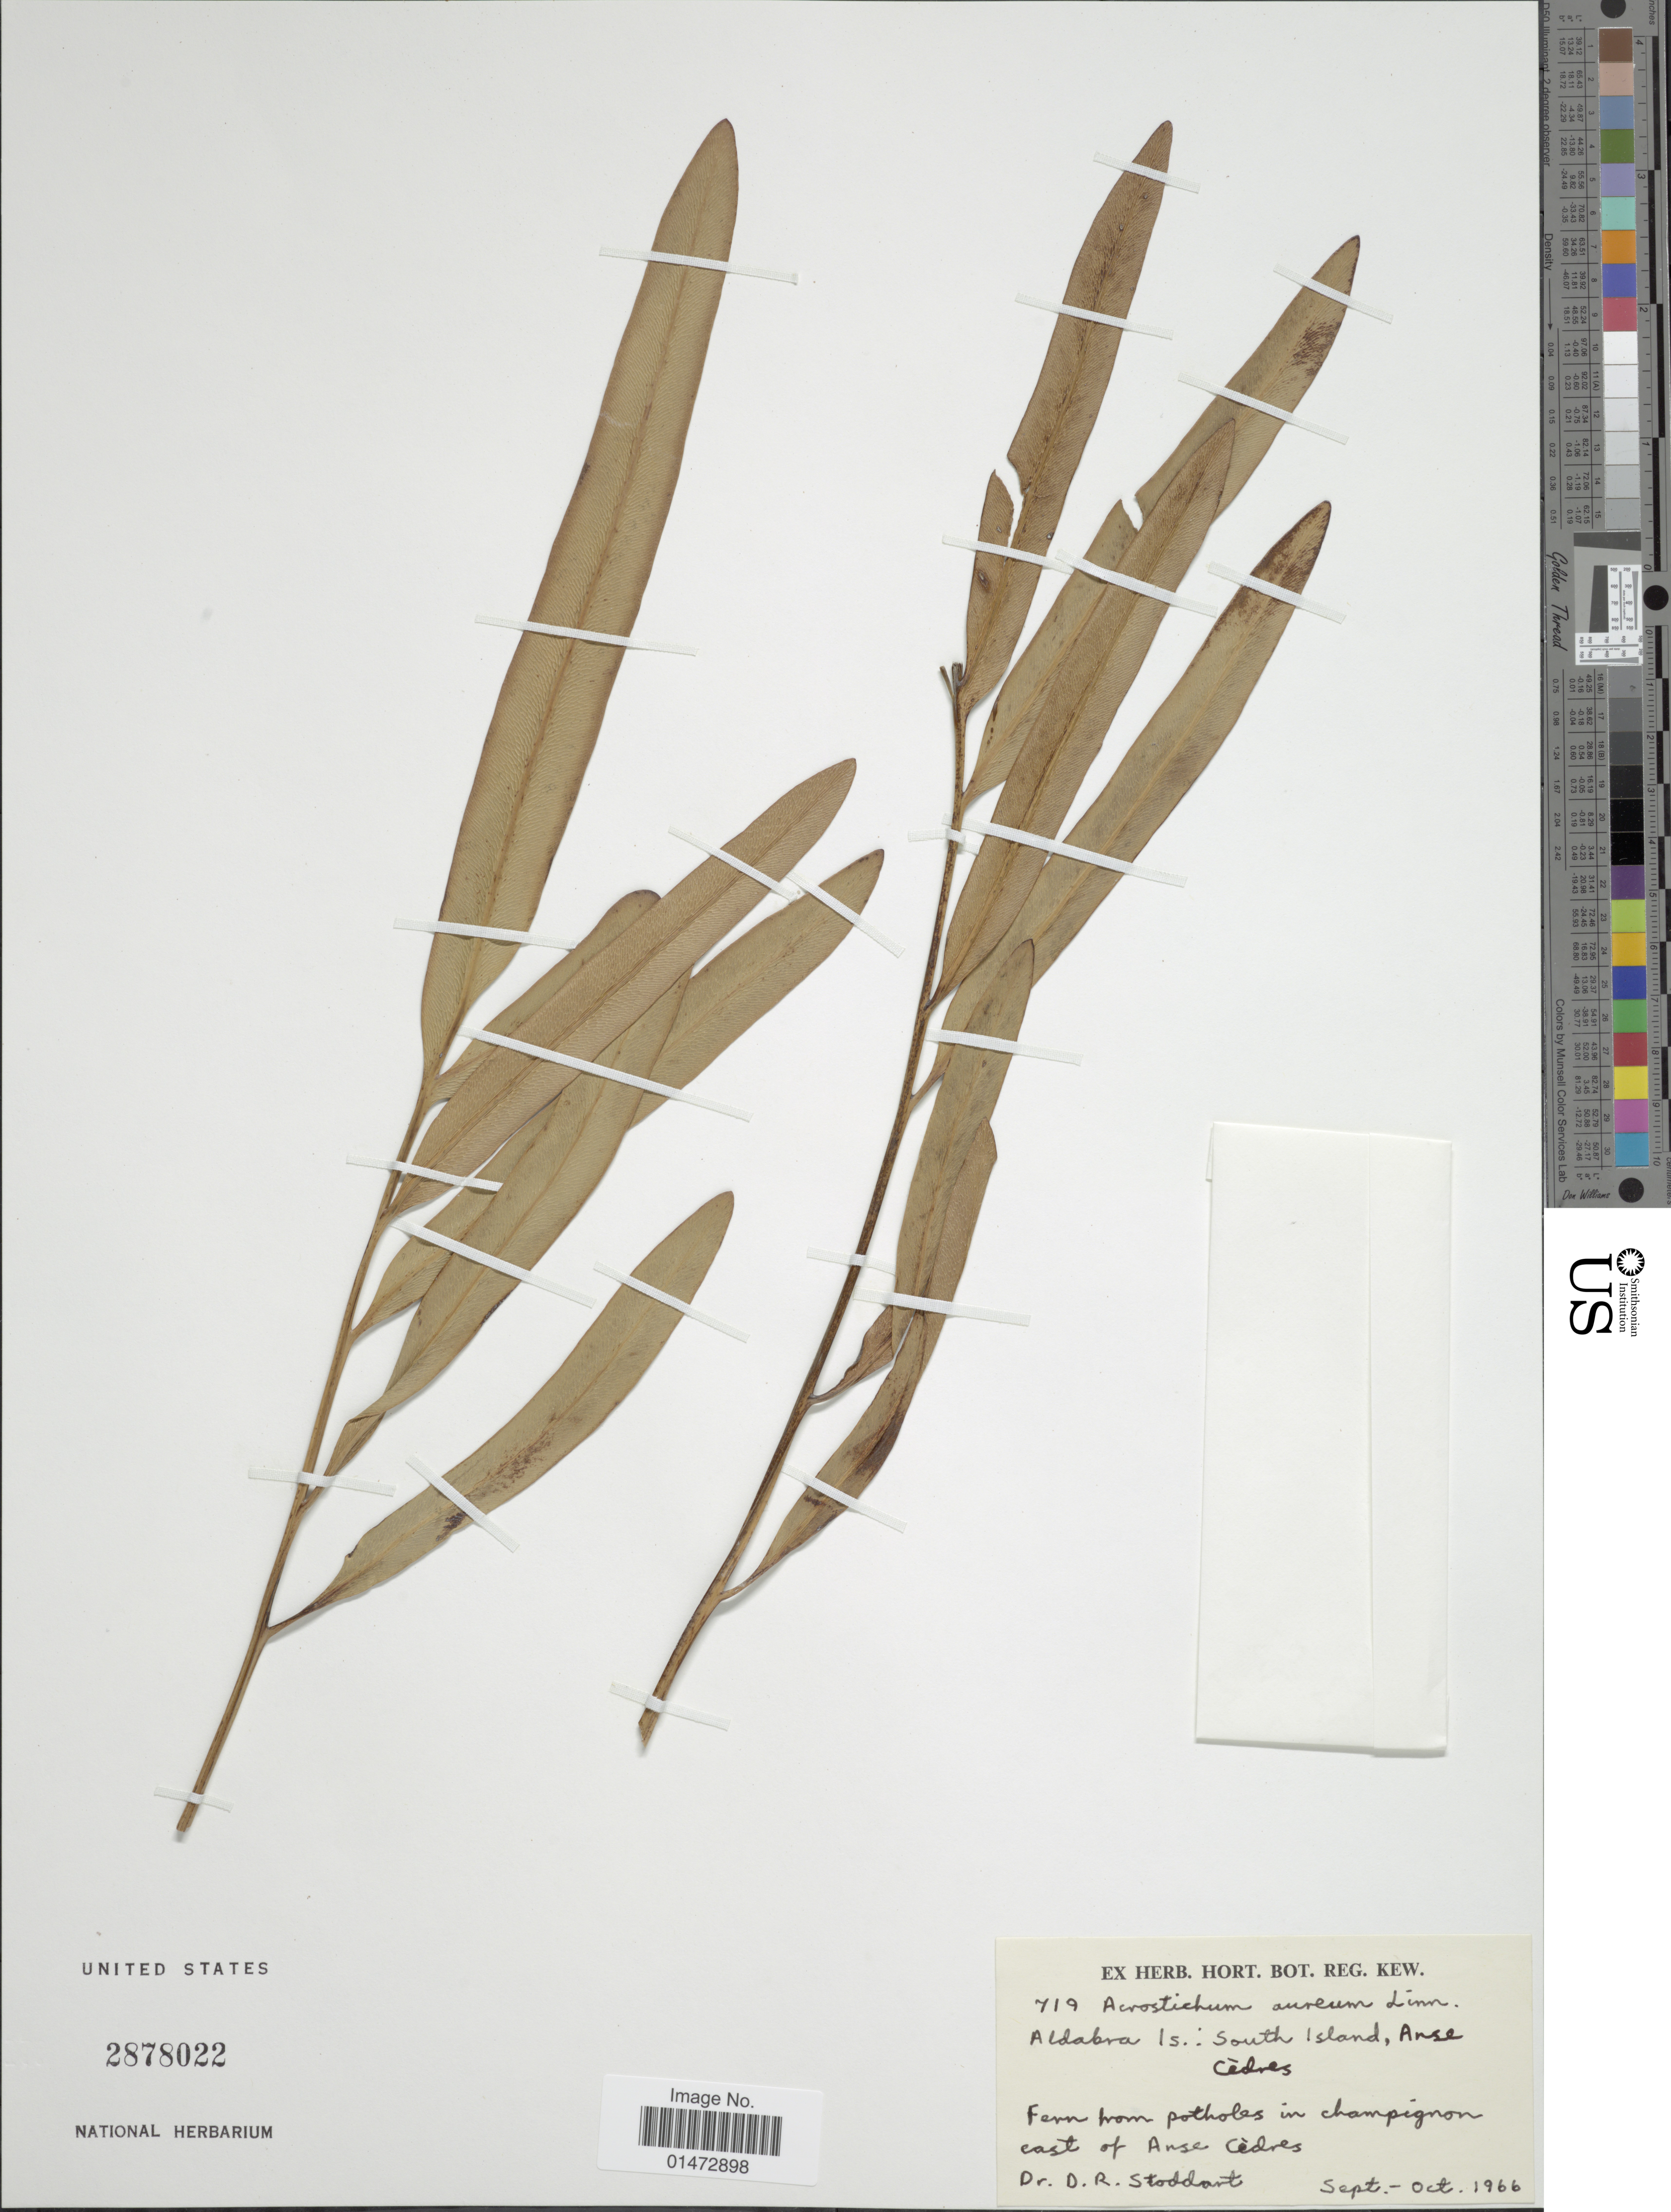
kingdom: Plantae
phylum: Tracheophyta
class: Polypodiopsida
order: Polypodiales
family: Pteridaceae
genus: Acrostichum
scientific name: Acrostichum aureum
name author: L.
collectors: D. R. Stoddart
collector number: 719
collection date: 1966-09/1966-10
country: Seychelles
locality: Aldabra Is.: South Island, Anse Cèdres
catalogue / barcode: US 2878022